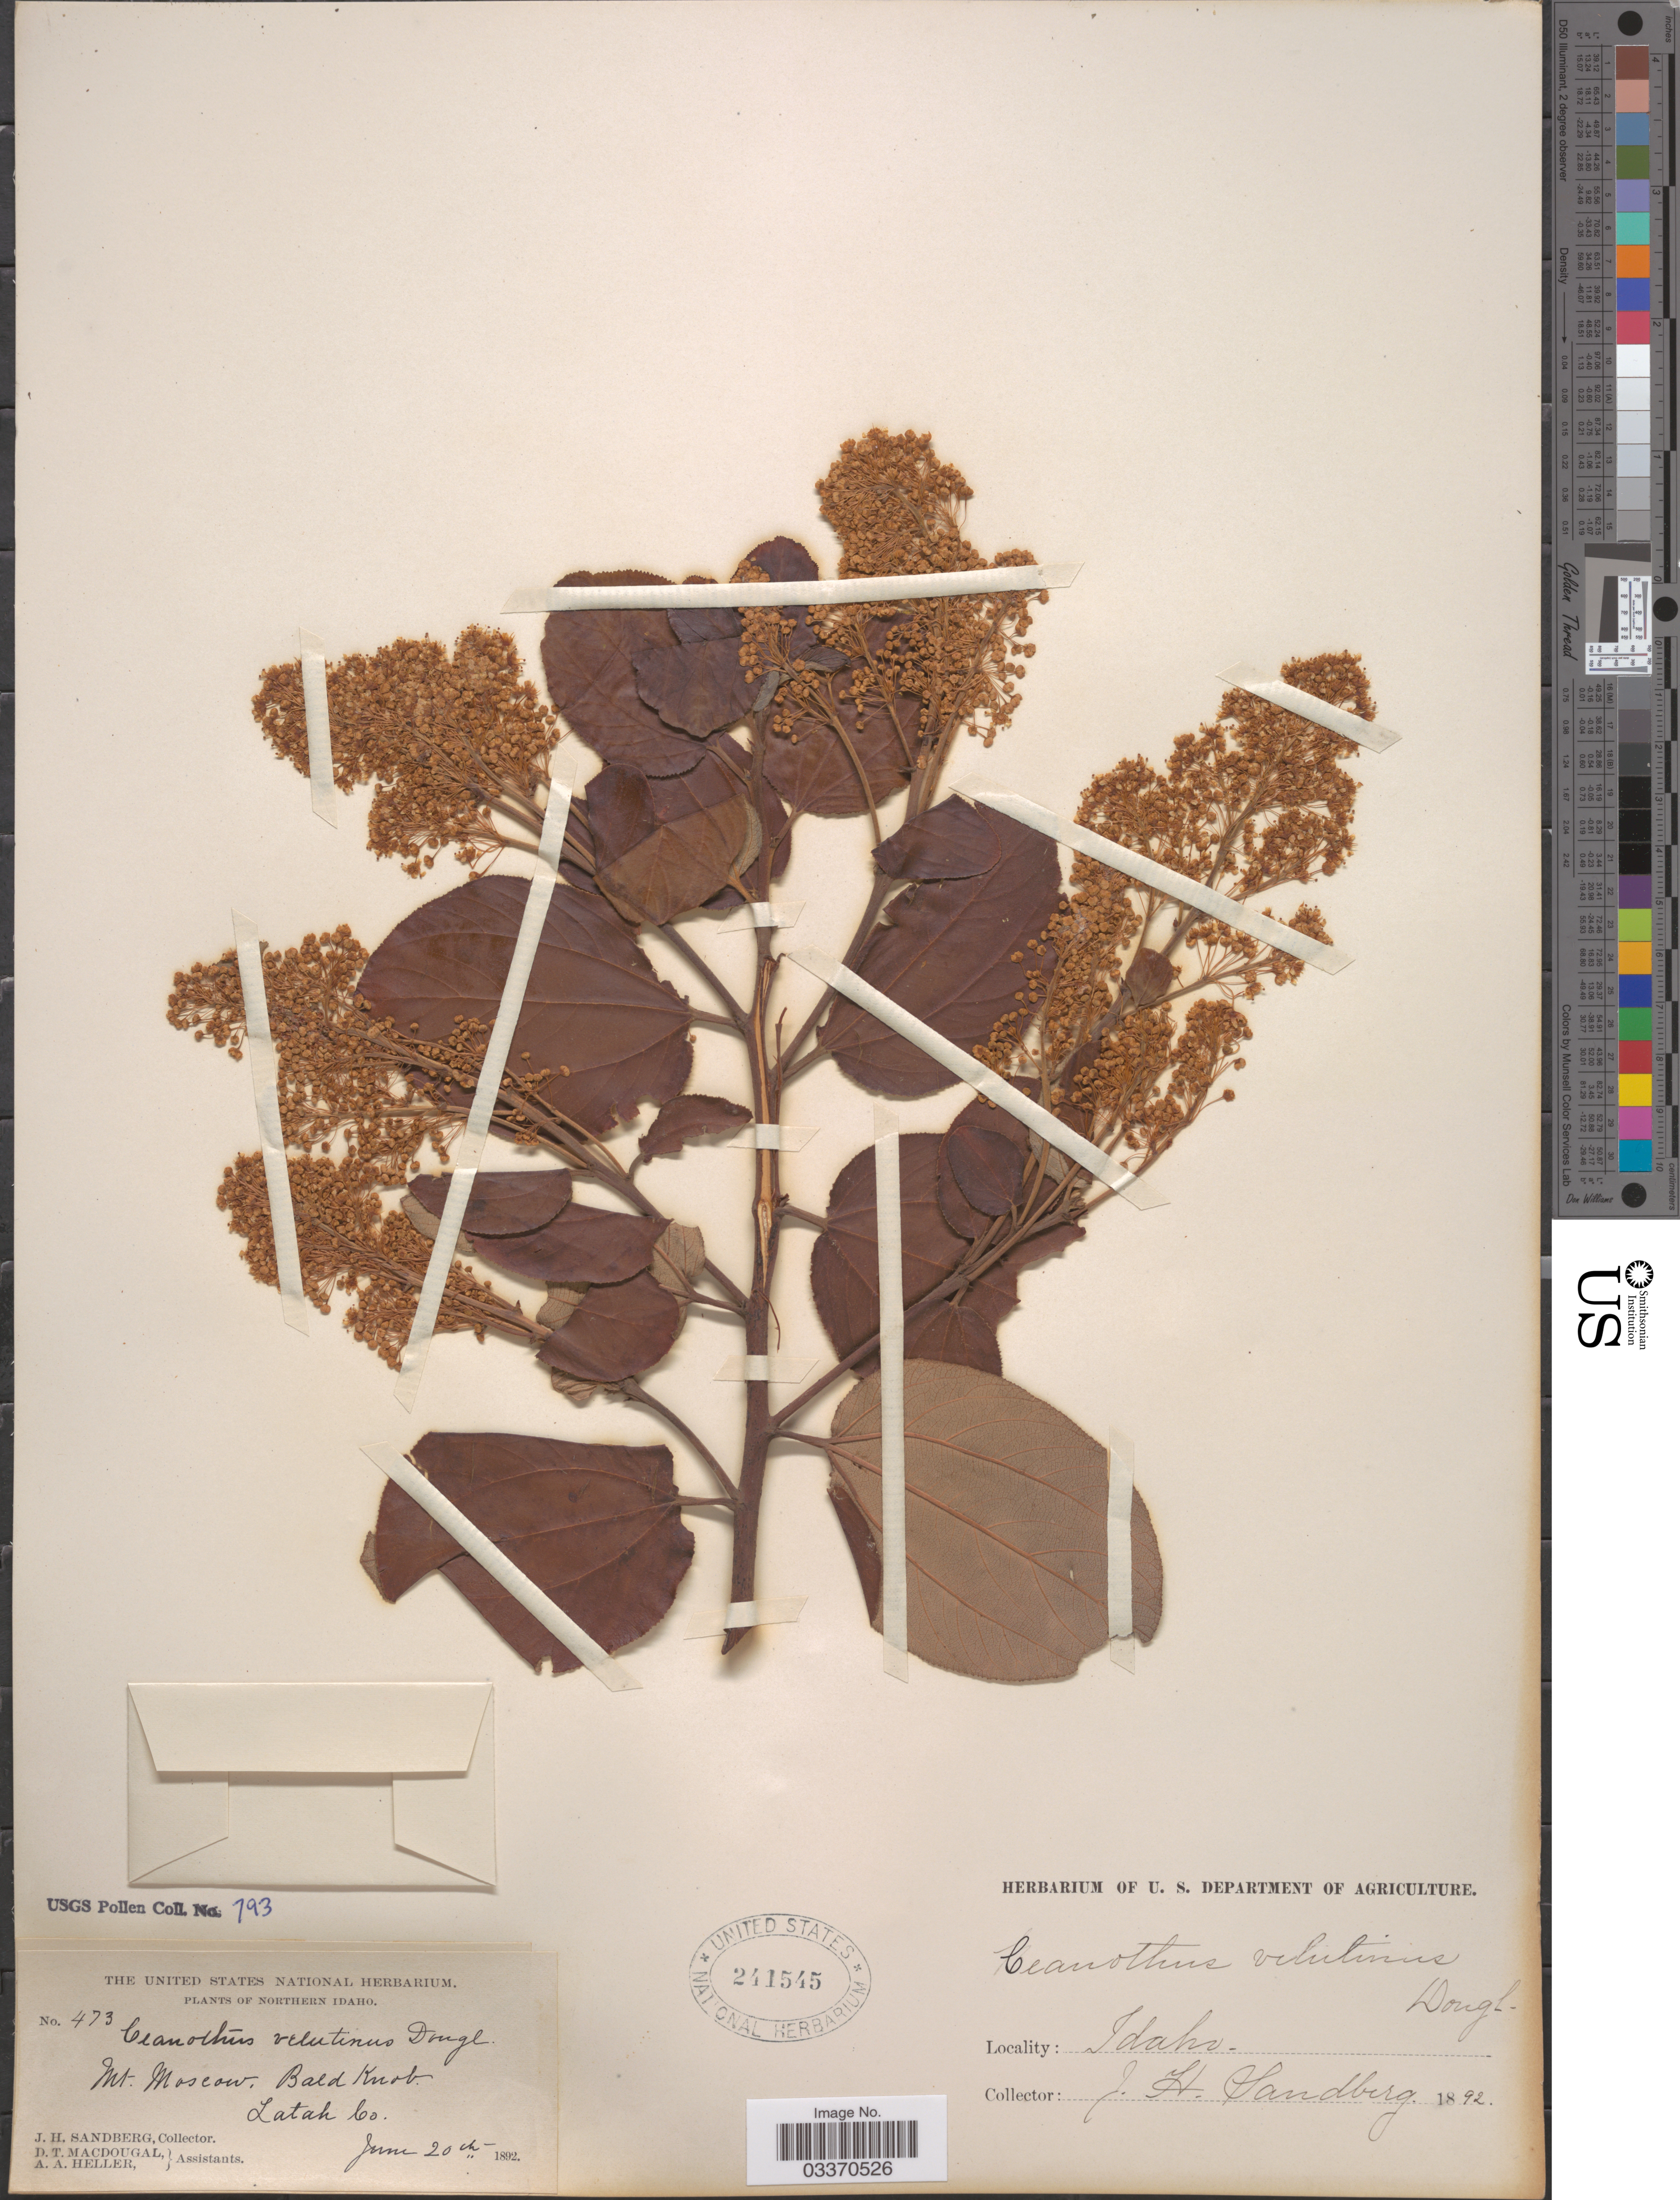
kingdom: Plantae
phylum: Tracheophyta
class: Magnoliopsida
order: Rosales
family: Rhamnaceae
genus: Ceanothus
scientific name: Ceanothus velutinus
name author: Douglas ex Hook.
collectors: J. H. Sandberg, D. T. MacDougal & A. A. Heller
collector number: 473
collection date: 1892-06-20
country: United States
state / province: Idaho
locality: Northern Idaho. Mt. Moscow, Bald Knob, Latah Co.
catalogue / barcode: US 241545